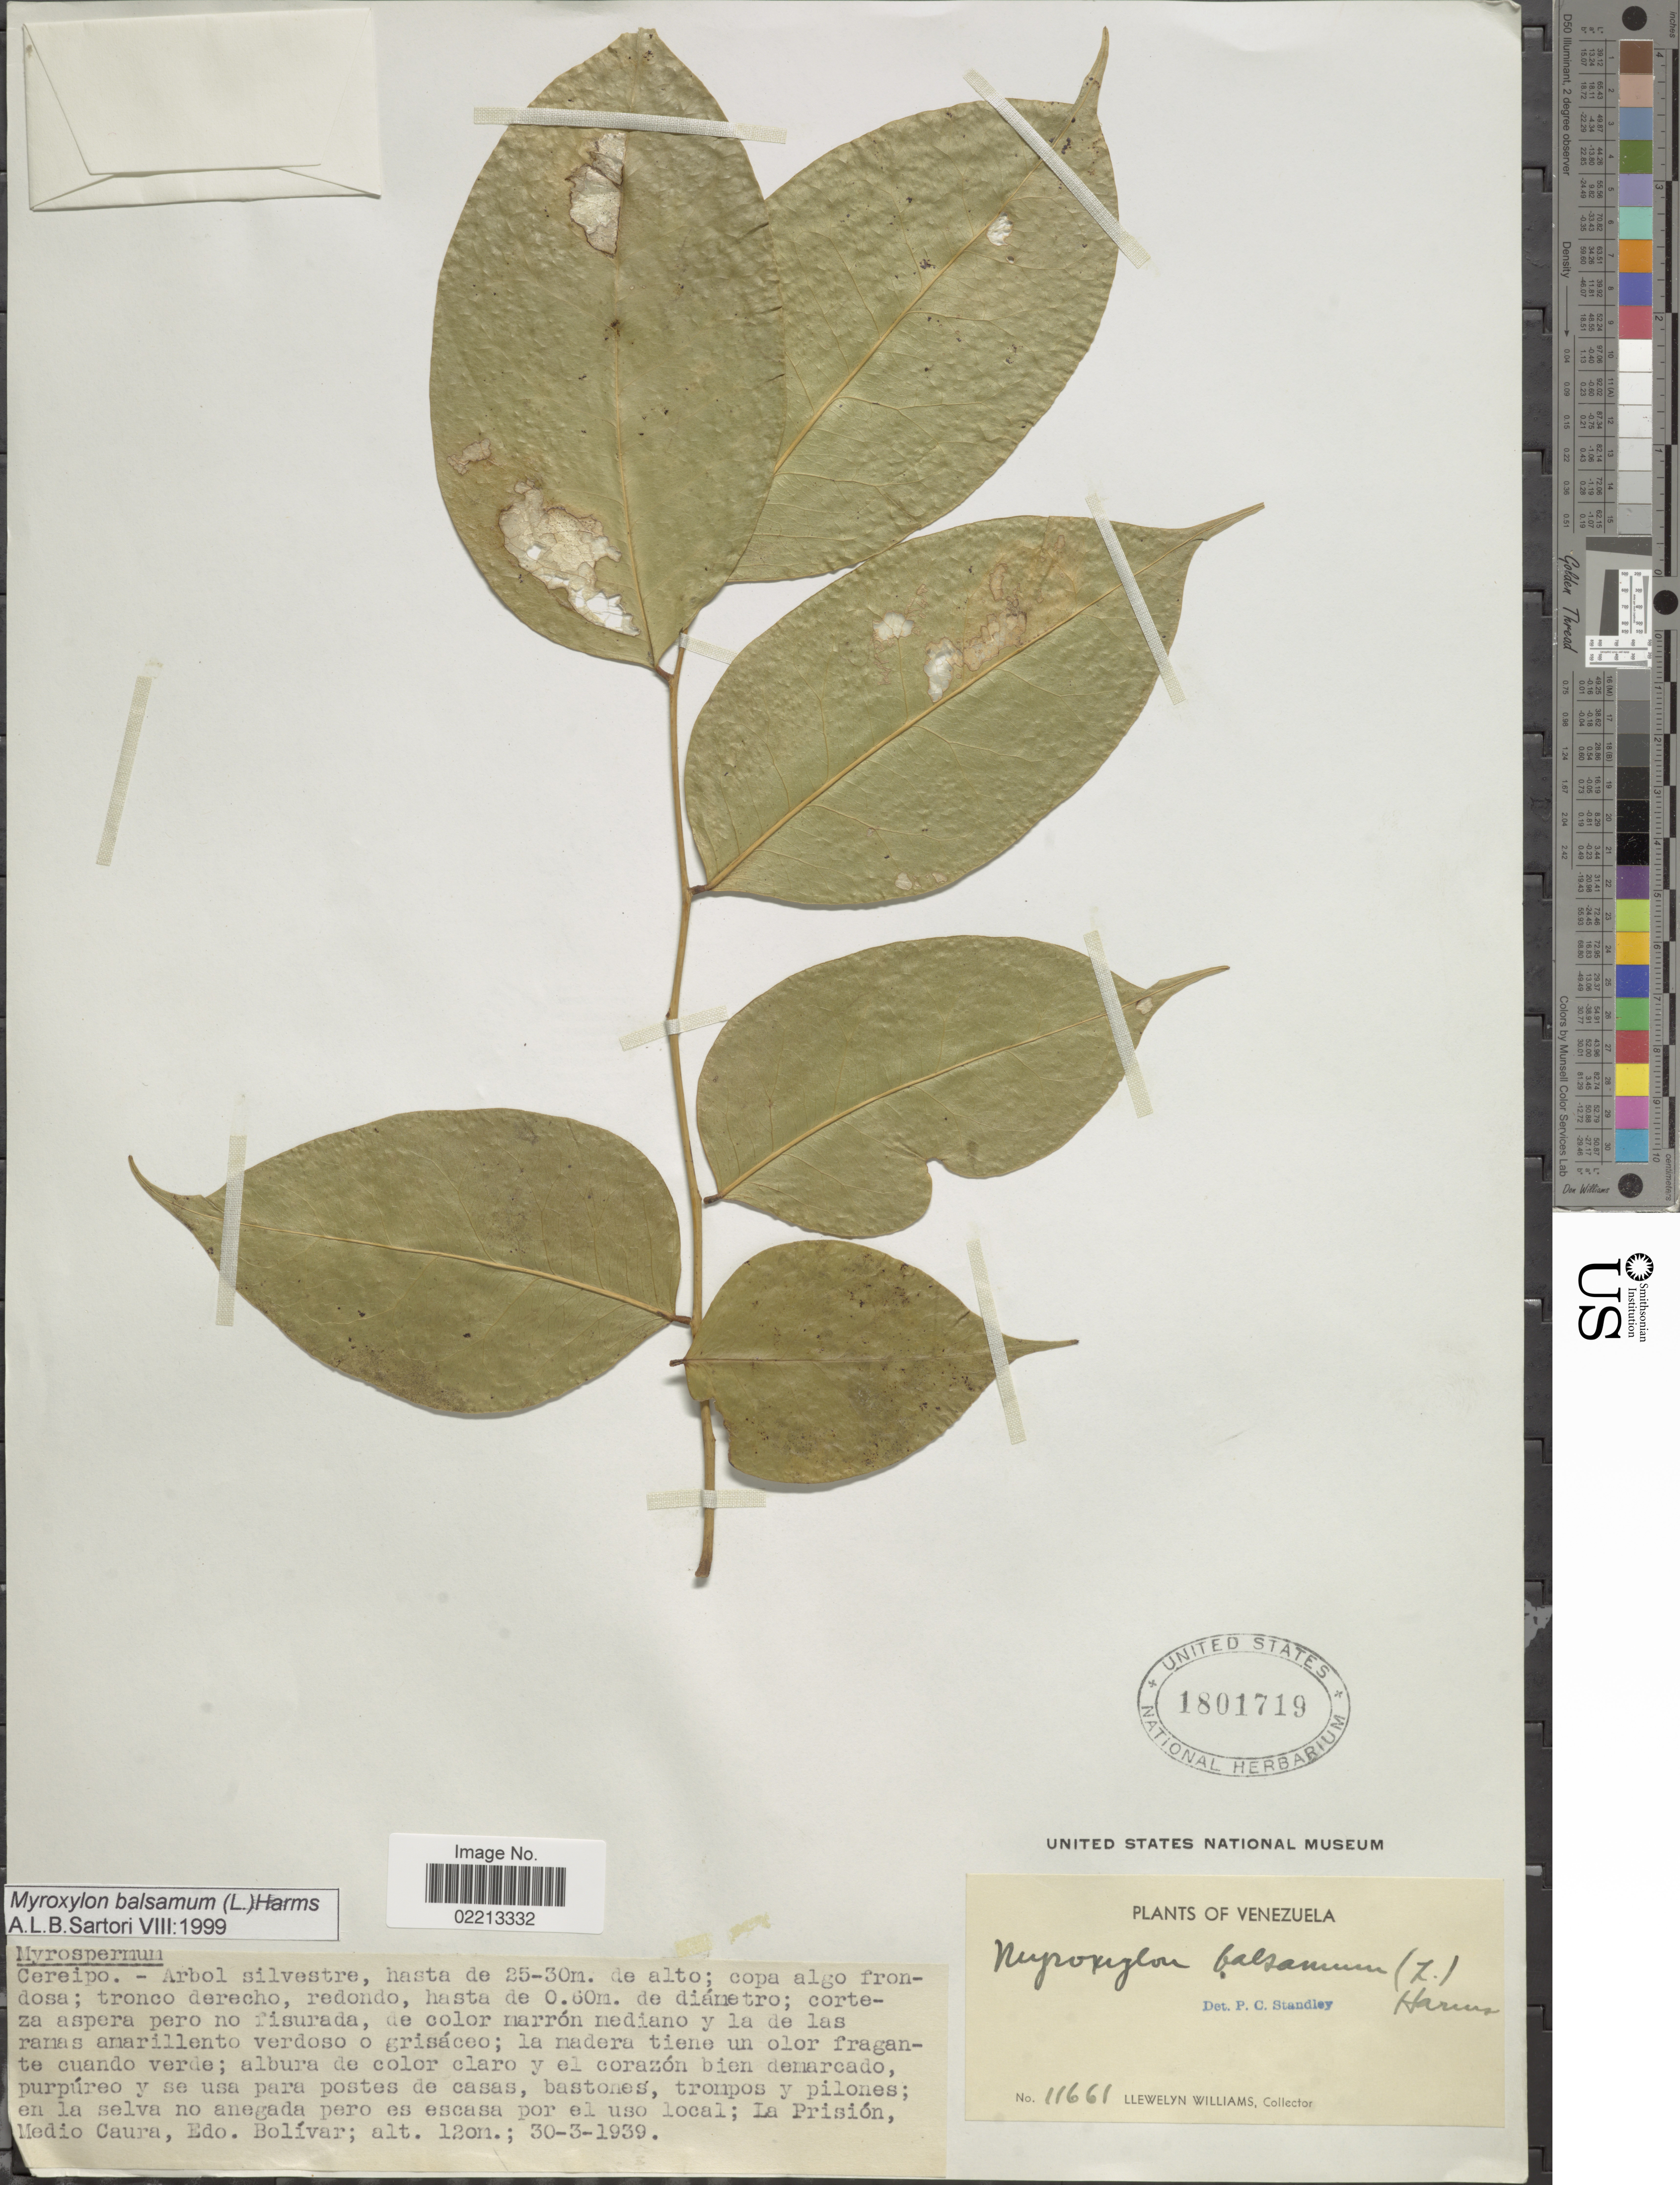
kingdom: Plantae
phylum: Tracheophyta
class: Magnoliopsida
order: Fabales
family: Fabaceae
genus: Myroxylon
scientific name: Myroxylon balsamum var. balsamum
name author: (L.) Harms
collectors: Ll. Williams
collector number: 11661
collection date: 1939-03-30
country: Venezuela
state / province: Bolivar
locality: La Prision, Medio Caura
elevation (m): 120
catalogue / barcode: US 1801719